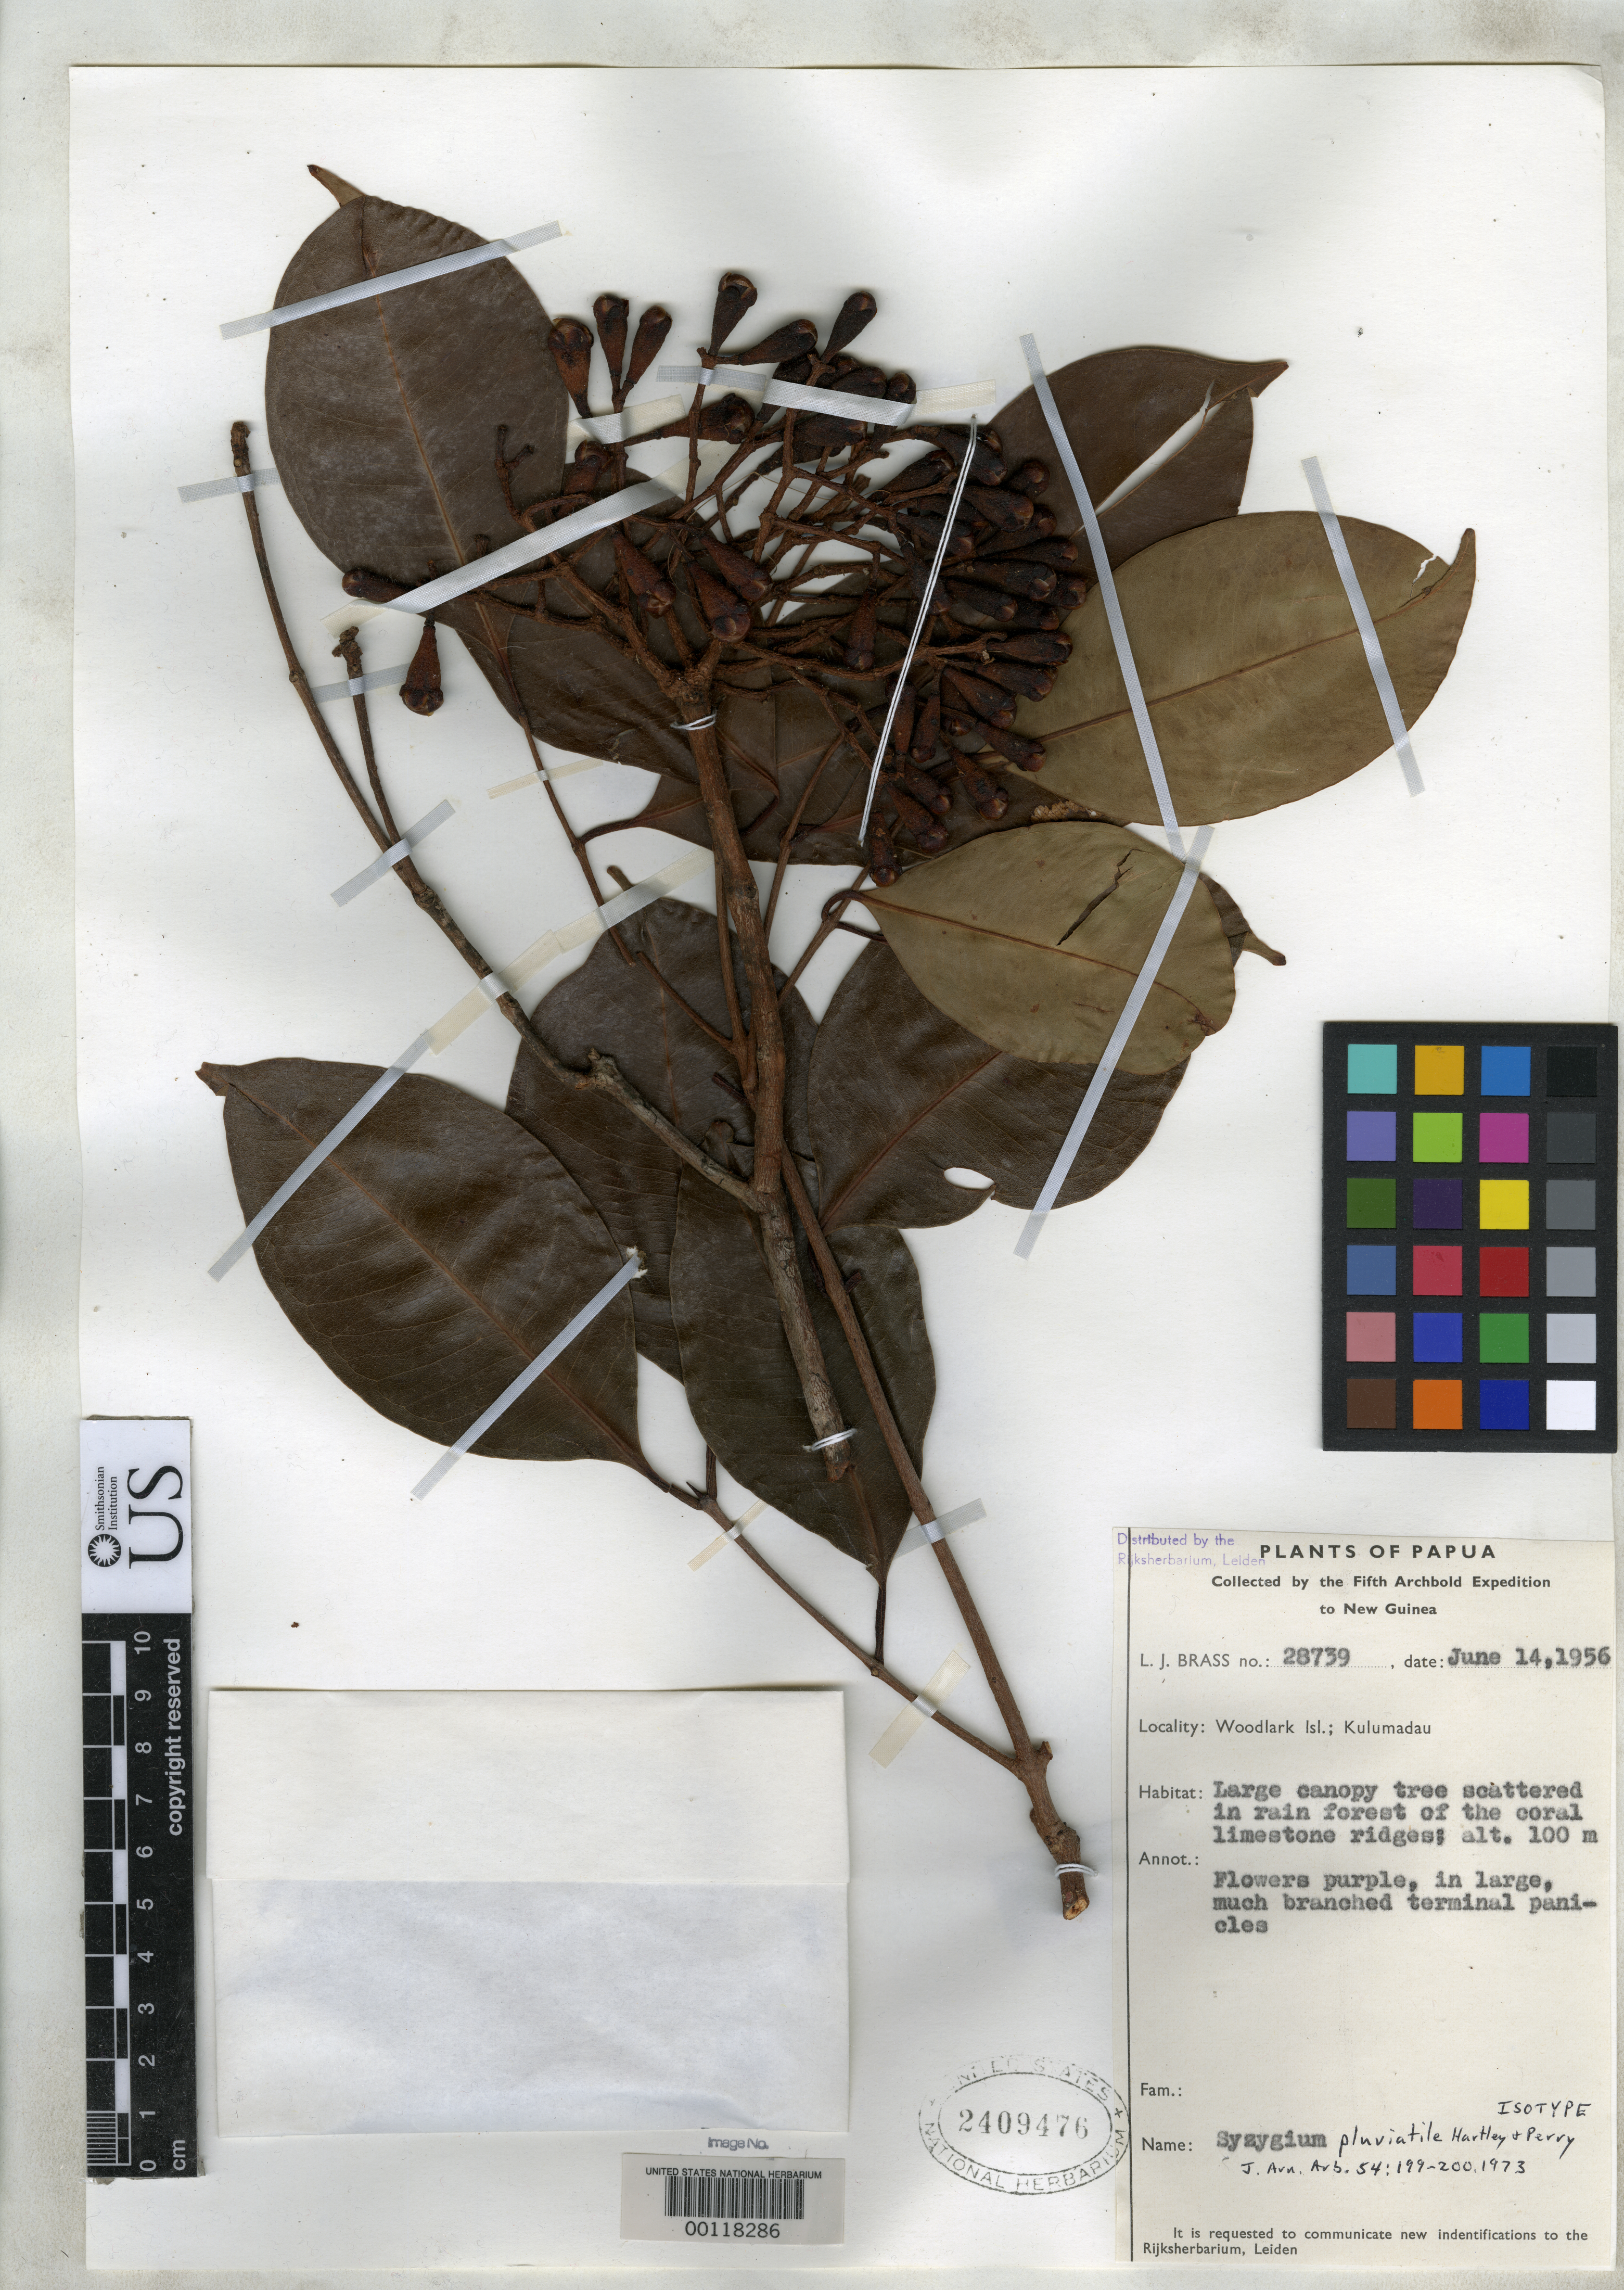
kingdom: Plantae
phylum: Tracheophyta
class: Magnoliopsida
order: Myrtales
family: Myrtaceae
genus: Syzygium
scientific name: Syzygium pluviatile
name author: T.G. Hartley & L.M. Perry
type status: Isotype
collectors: L. J. Brass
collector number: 28739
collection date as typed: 14 Jun 1956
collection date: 1956-06-14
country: Papua New Guinea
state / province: Milne Bay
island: Woodlark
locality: Kulumadau. [Trobriand Is.]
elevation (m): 100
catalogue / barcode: US 2409476